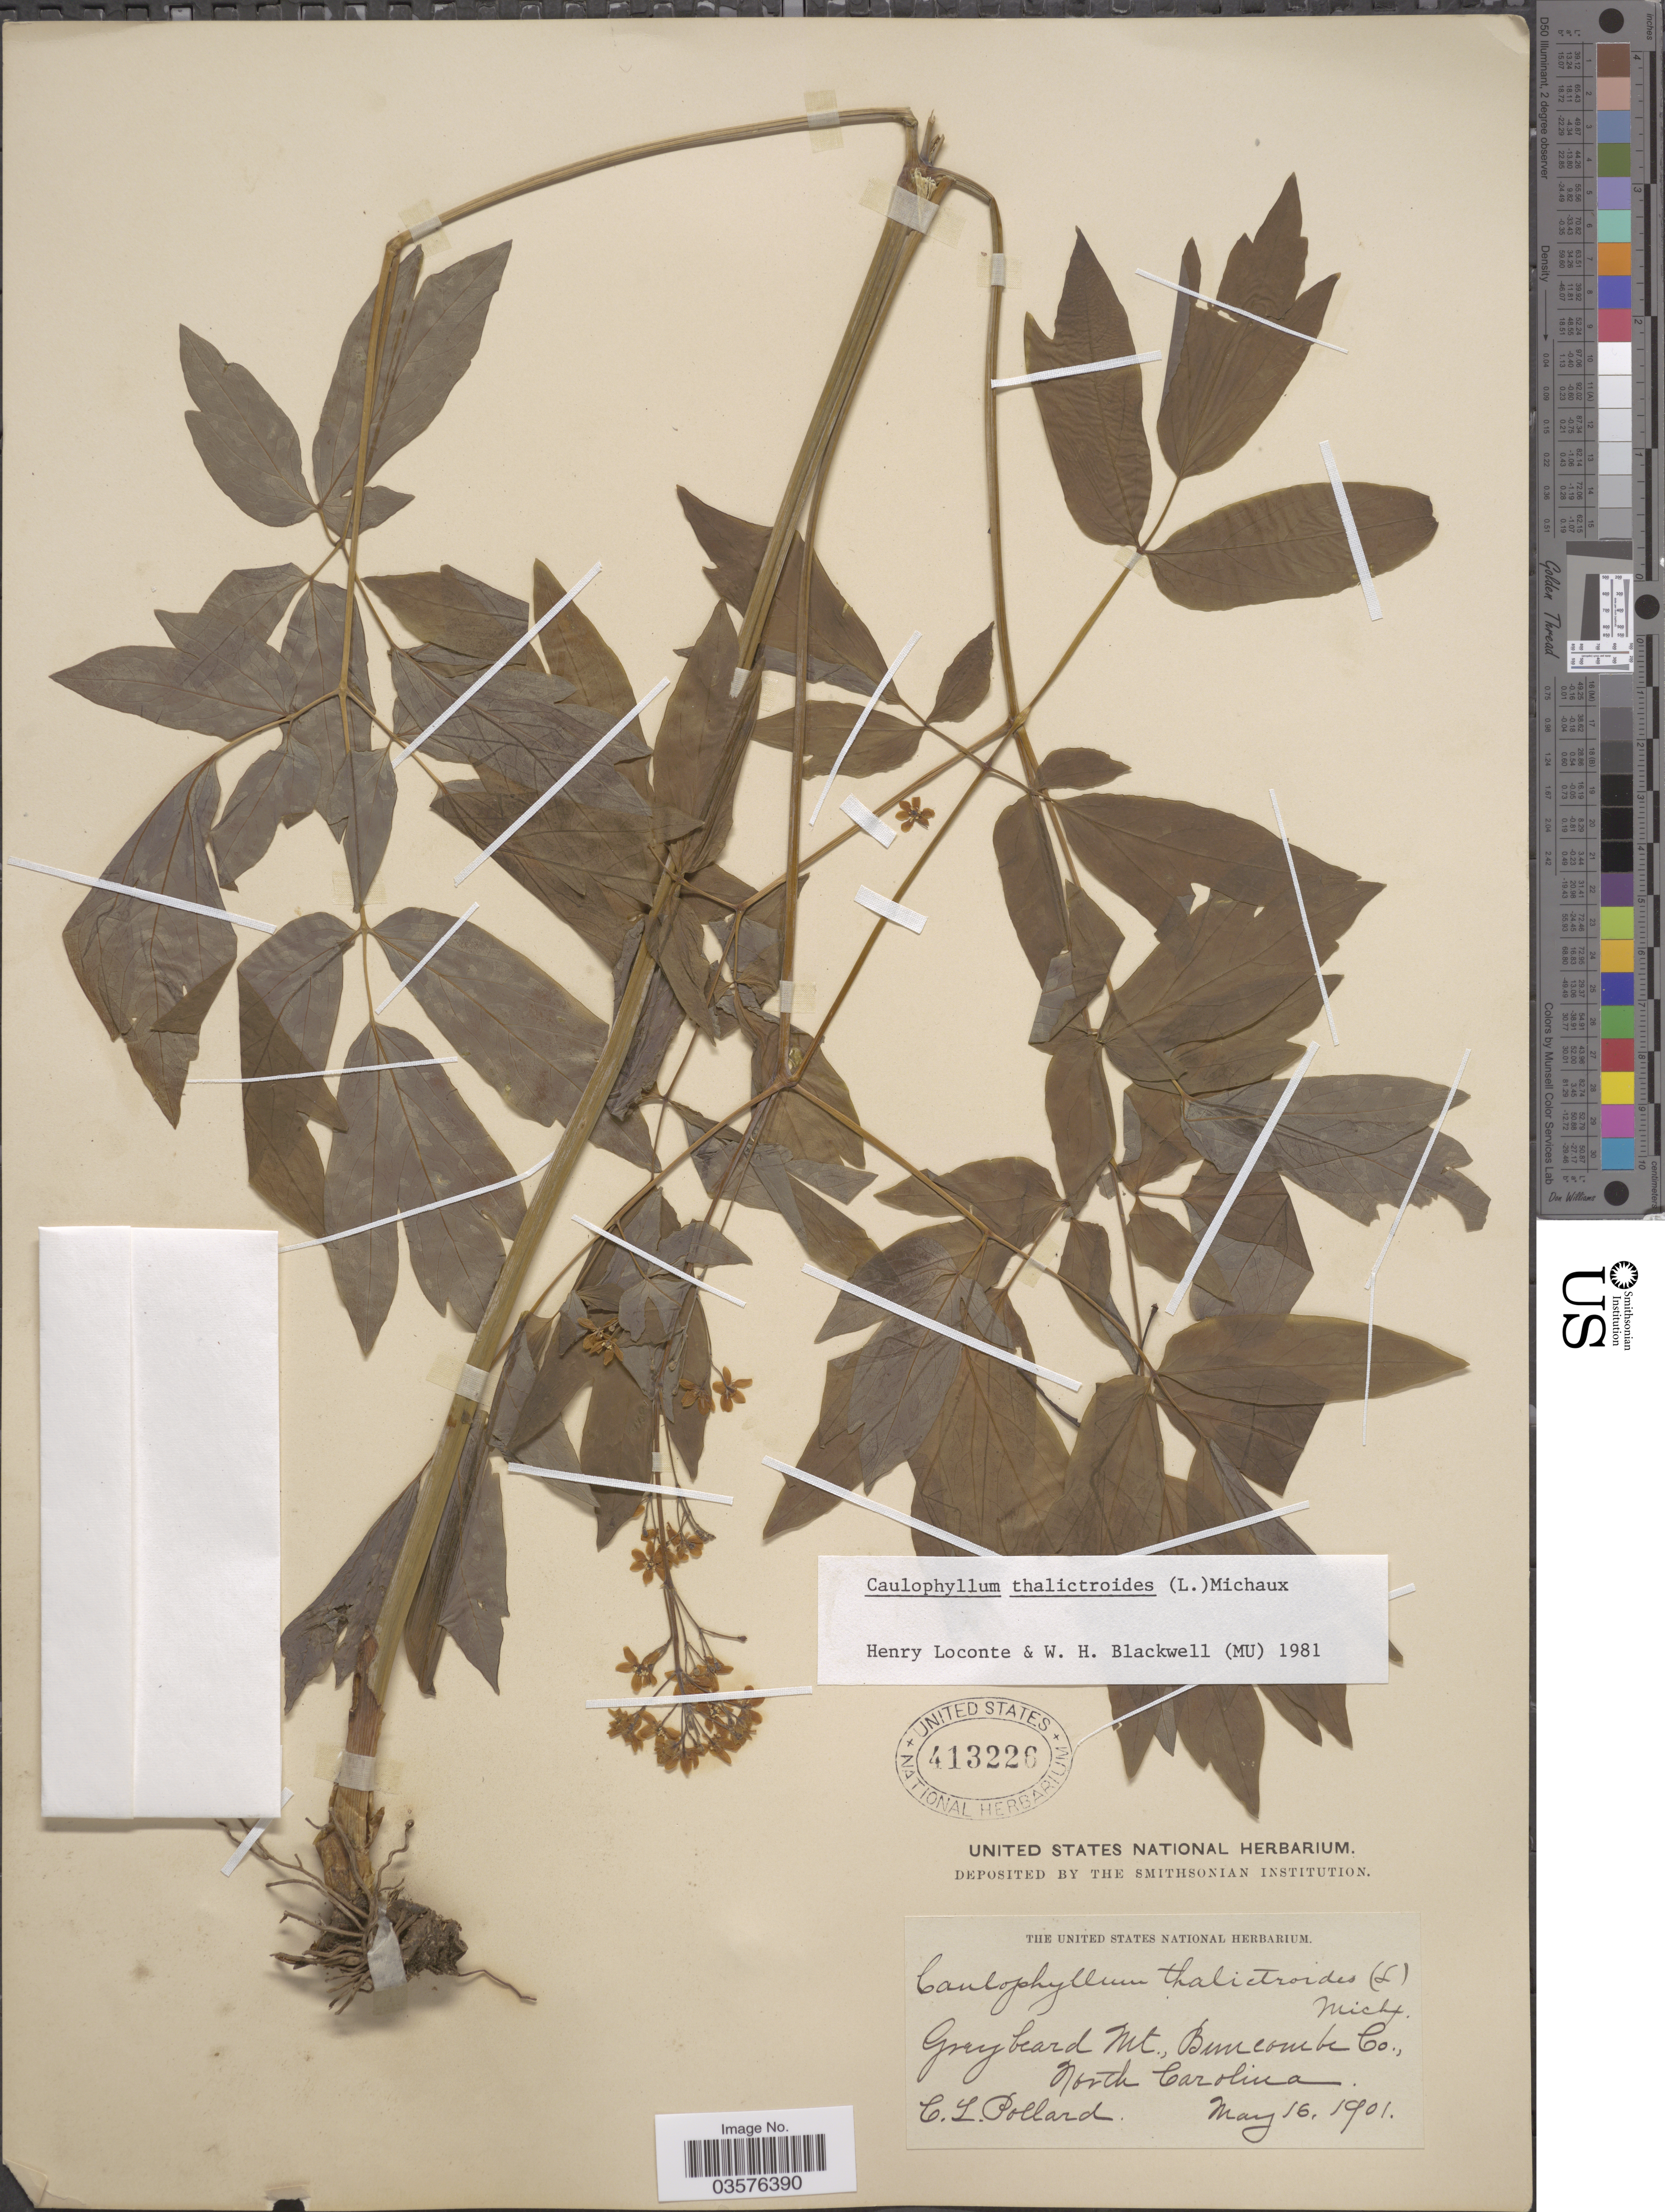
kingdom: Plantae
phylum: Tracheophyta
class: Magnoliopsida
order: Ranunculales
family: Berberidaceae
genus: Caulophyllum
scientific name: Caulophyllum thalictroides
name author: (L.) Michx.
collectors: C. L. Pollard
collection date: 1901-05-16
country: United States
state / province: North Carolina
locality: Greybeard Mt., Buncombe Co.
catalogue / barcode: US 413226